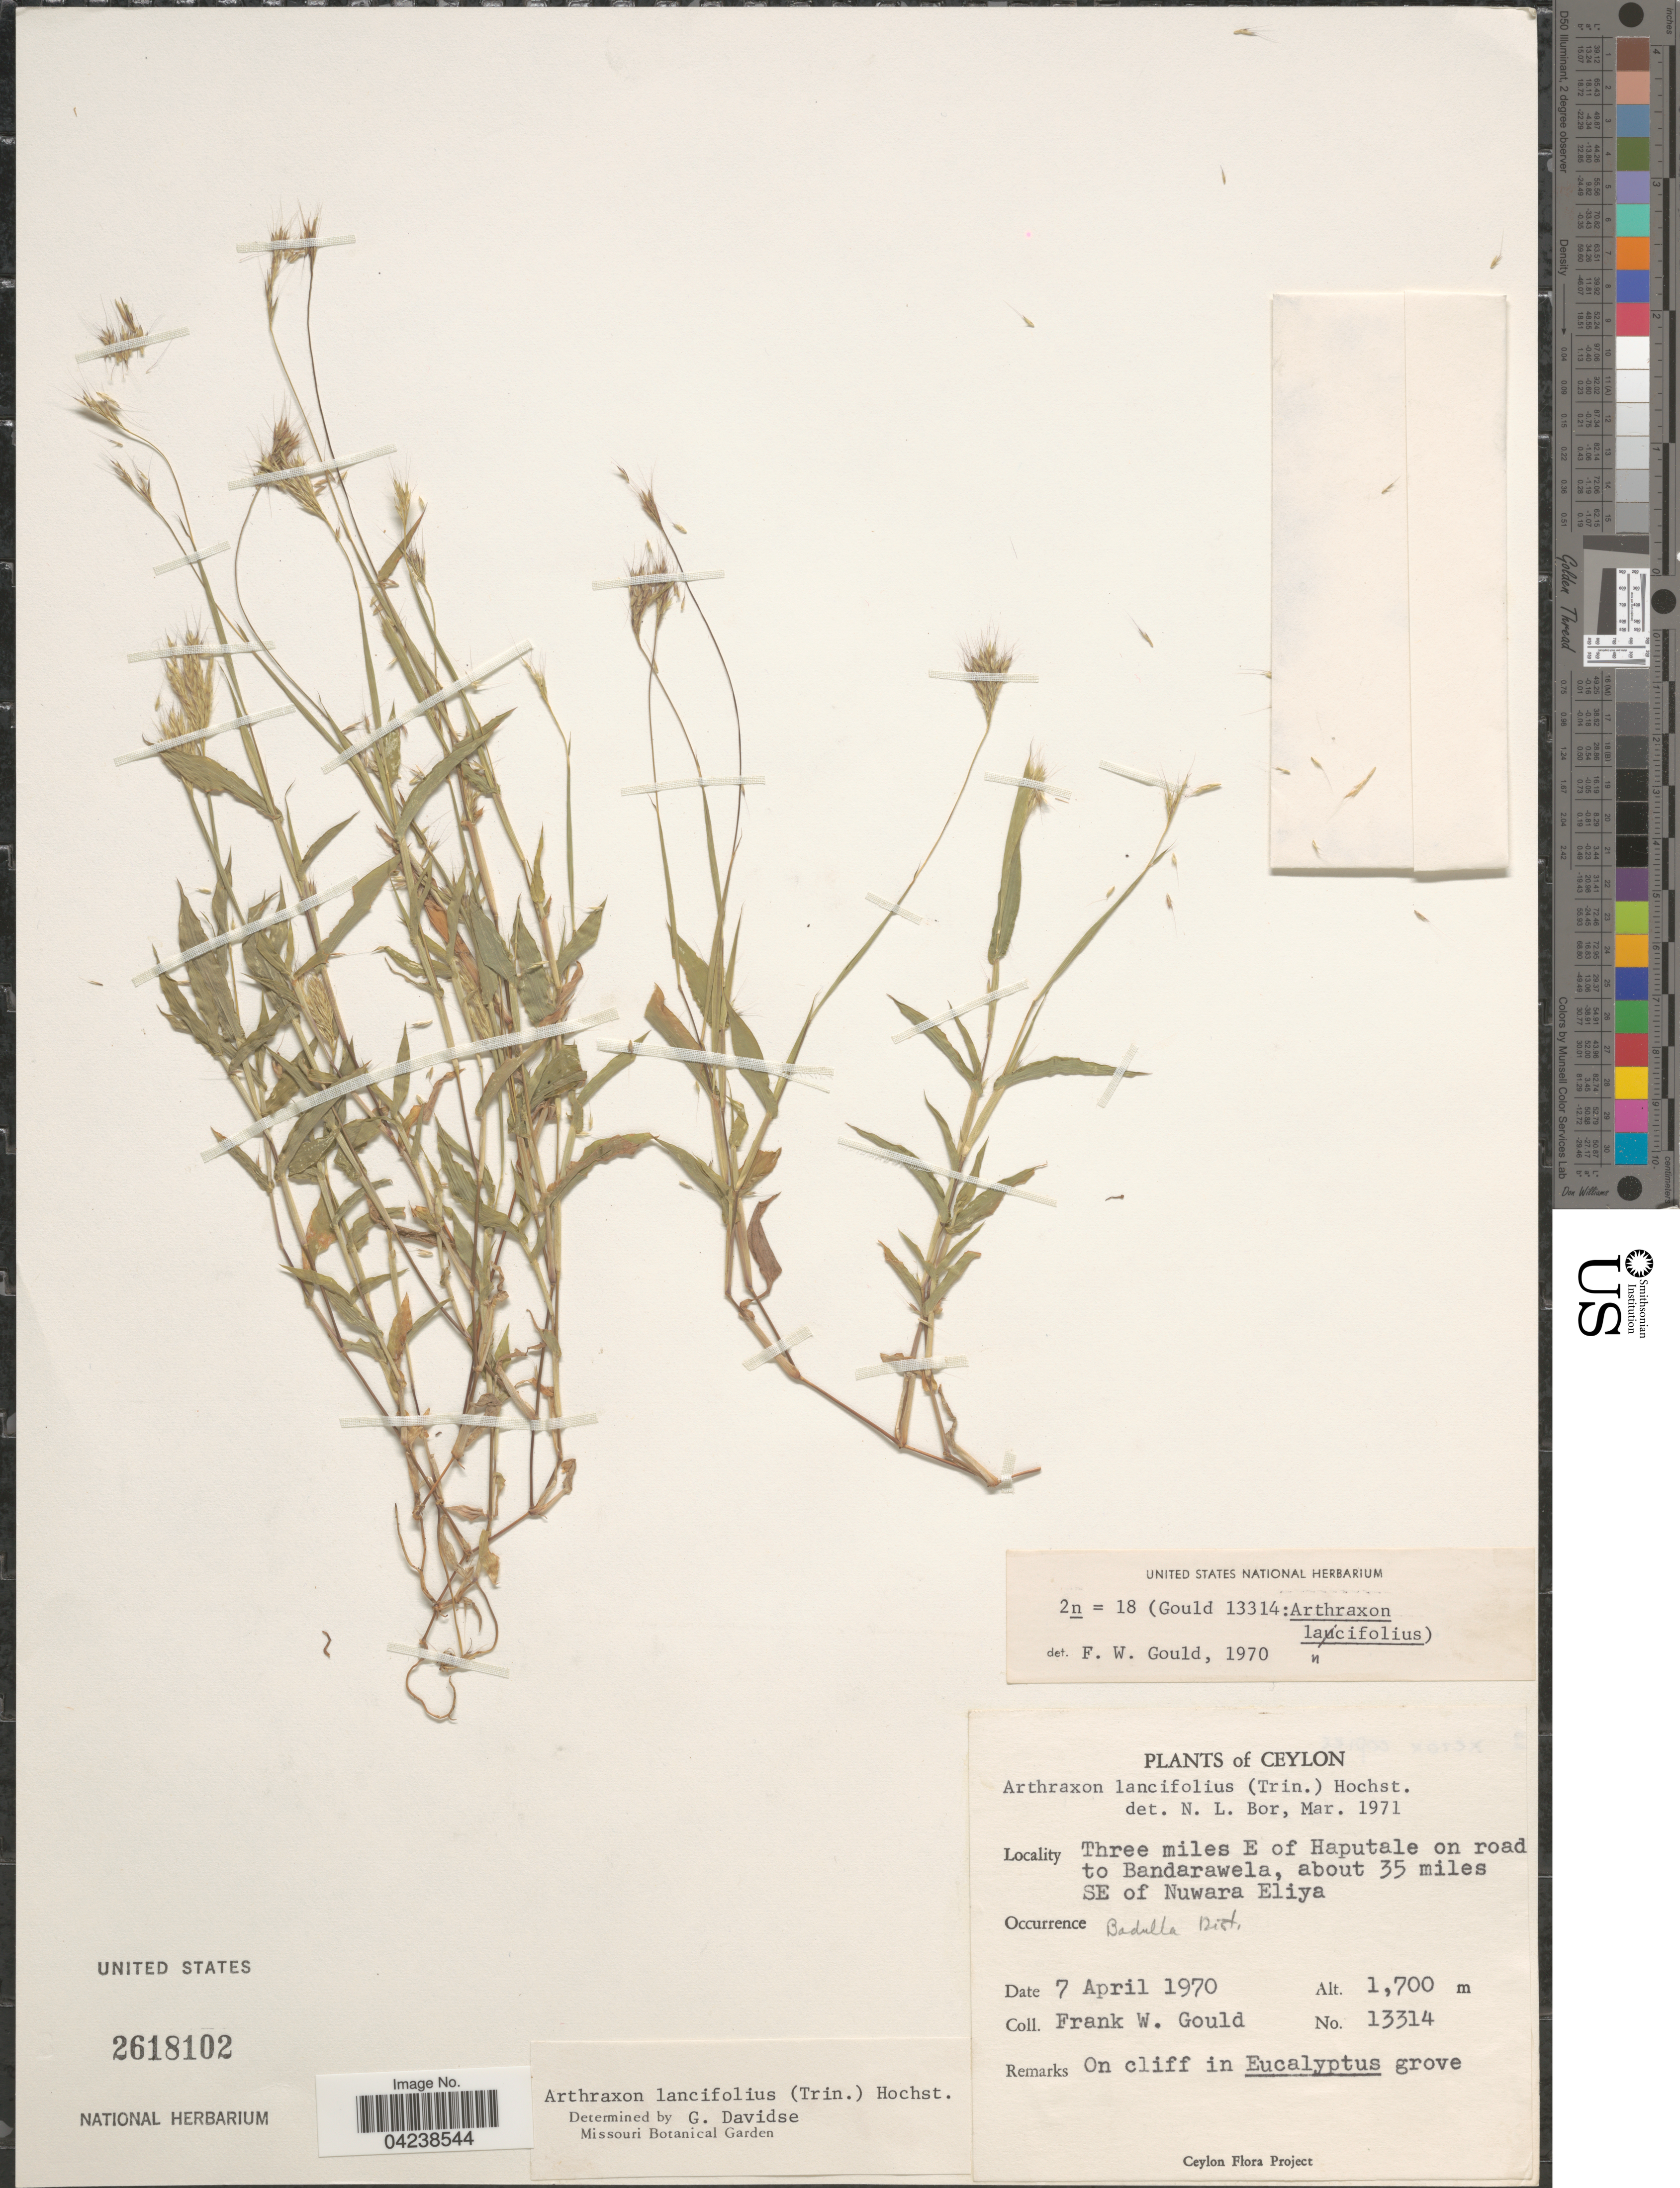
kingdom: Plantae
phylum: Tracheophyta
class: Liliopsida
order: Poales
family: Poaceae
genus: Arthraxon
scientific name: Arthraxon lancifolius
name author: (Trin.) Hochst.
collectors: F. W. Gould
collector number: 13314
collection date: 1970-04-07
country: Sri Lanka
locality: Ceylon. Three miles E of Haputale on road to Bandarawela, about 35 miles SE of Nuwara Eliya. Badulla Dist.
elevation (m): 1700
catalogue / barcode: US 2618102